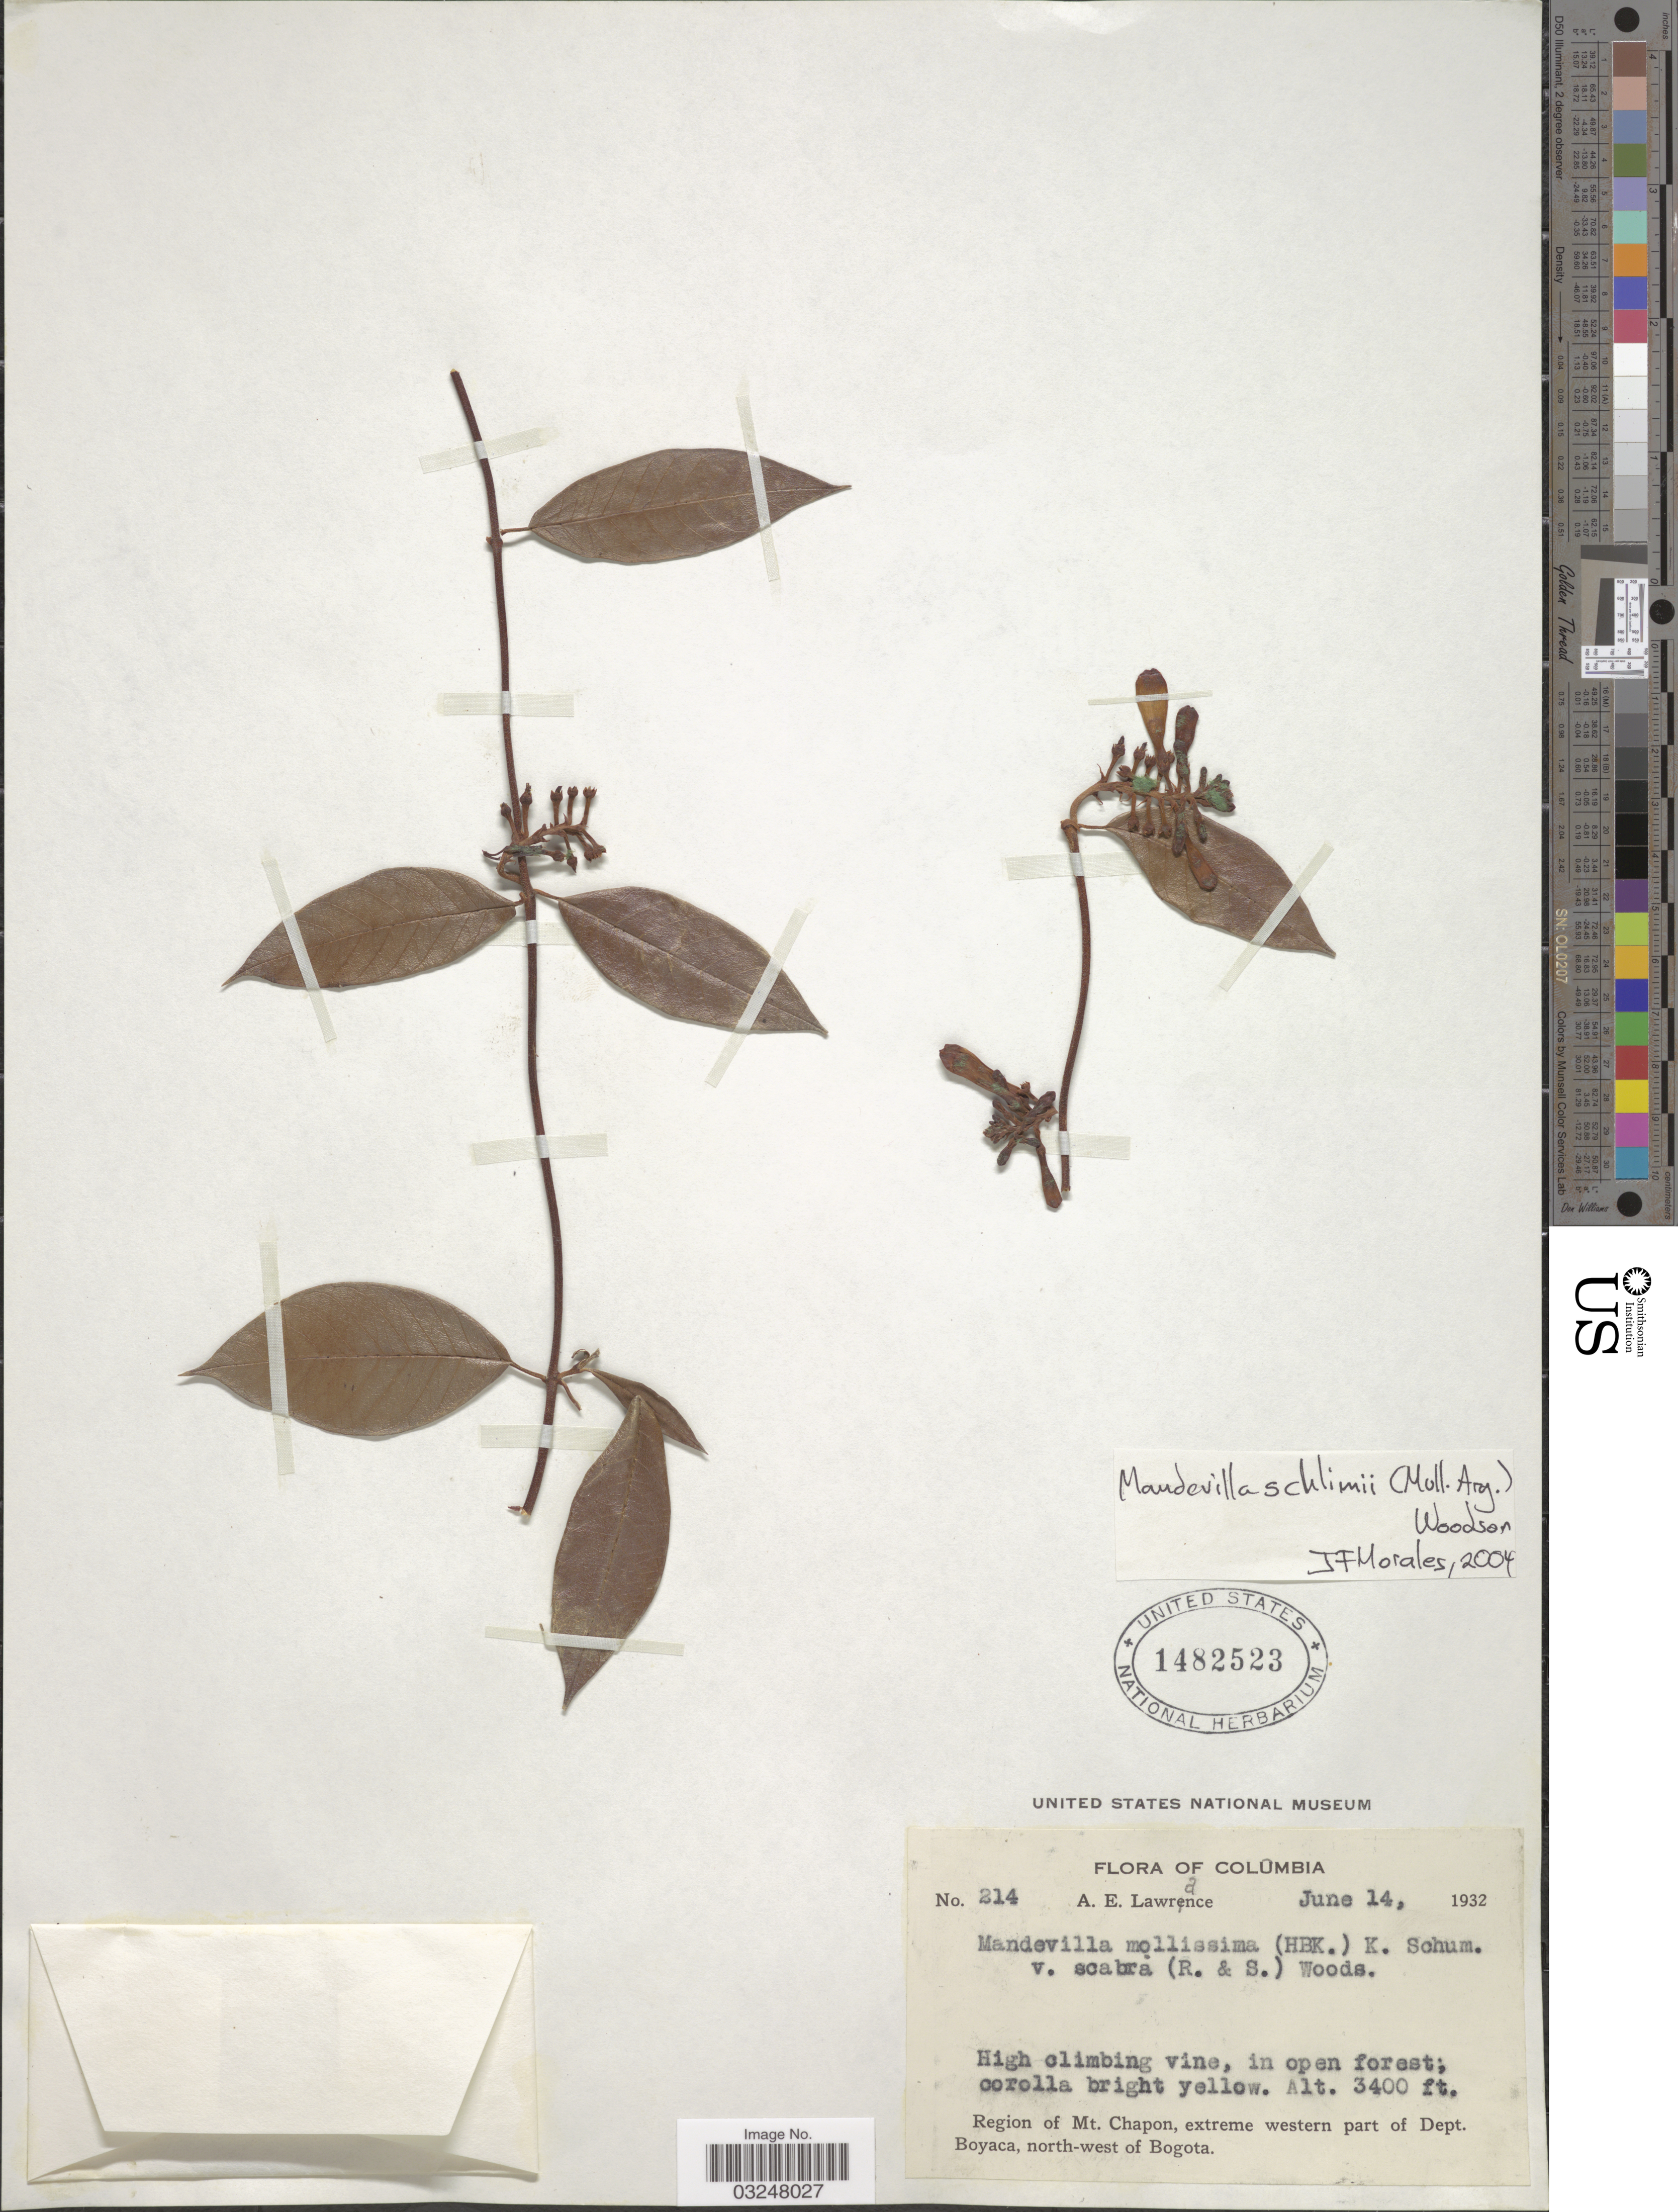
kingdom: Plantae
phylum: Tracheophyta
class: Magnoliopsida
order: Gentianales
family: Apocynaceae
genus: Mandevilla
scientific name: Mandevilla schlimii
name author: (Müll. Arg.) Woodson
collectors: A. Lawrance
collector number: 214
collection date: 1932-06-14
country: Colombia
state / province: Boyacá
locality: Region of Mt. Chapon, extreme western part of Dept. Boyaca, north-west of Bogota.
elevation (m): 1036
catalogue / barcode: US 1482523